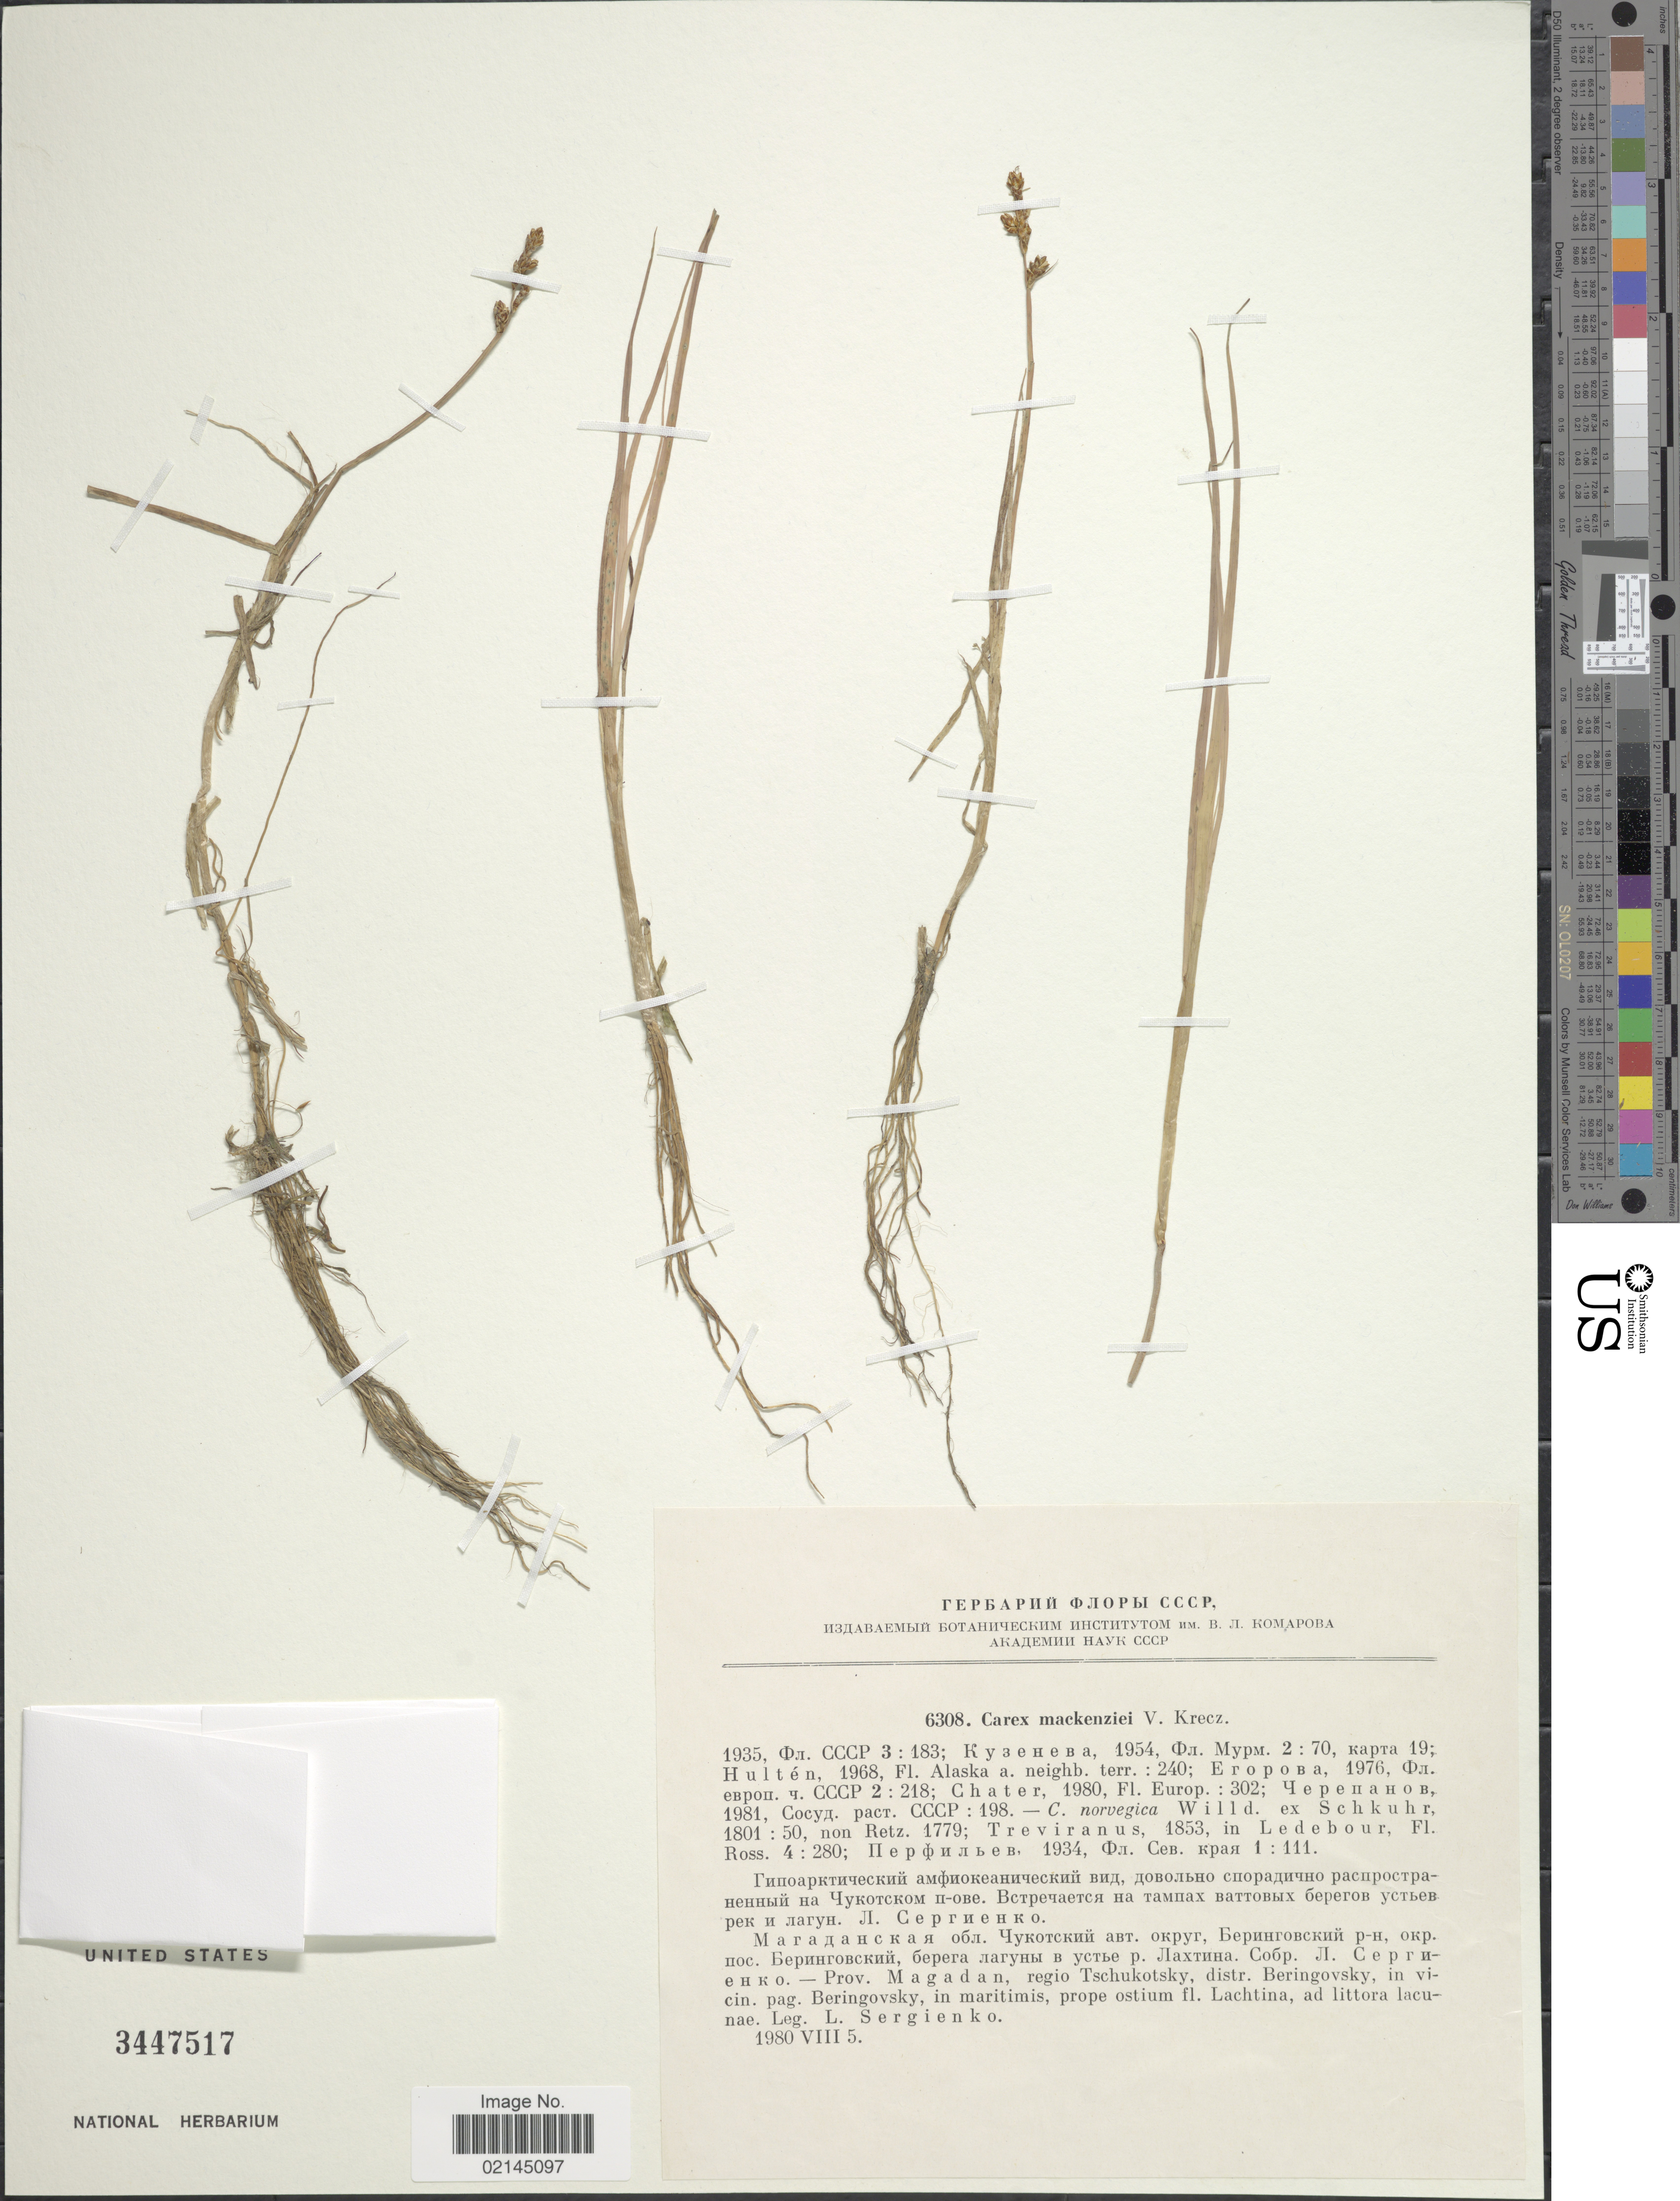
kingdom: Plantae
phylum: Tracheophyta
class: Liliopsida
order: Poales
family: Cyperaceae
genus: Carex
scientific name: Carex mackenziei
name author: V.I. Krecz.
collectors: L. Sergienko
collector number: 6308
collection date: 1980-08-05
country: Russian Federation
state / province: Magadan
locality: Regio Tschukotsky, distr. Beringovsky, in vicin. pag. Beringovsky, in maritimis, prope ostium fl. Lachtina, ad littora lacunae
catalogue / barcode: US 3447517